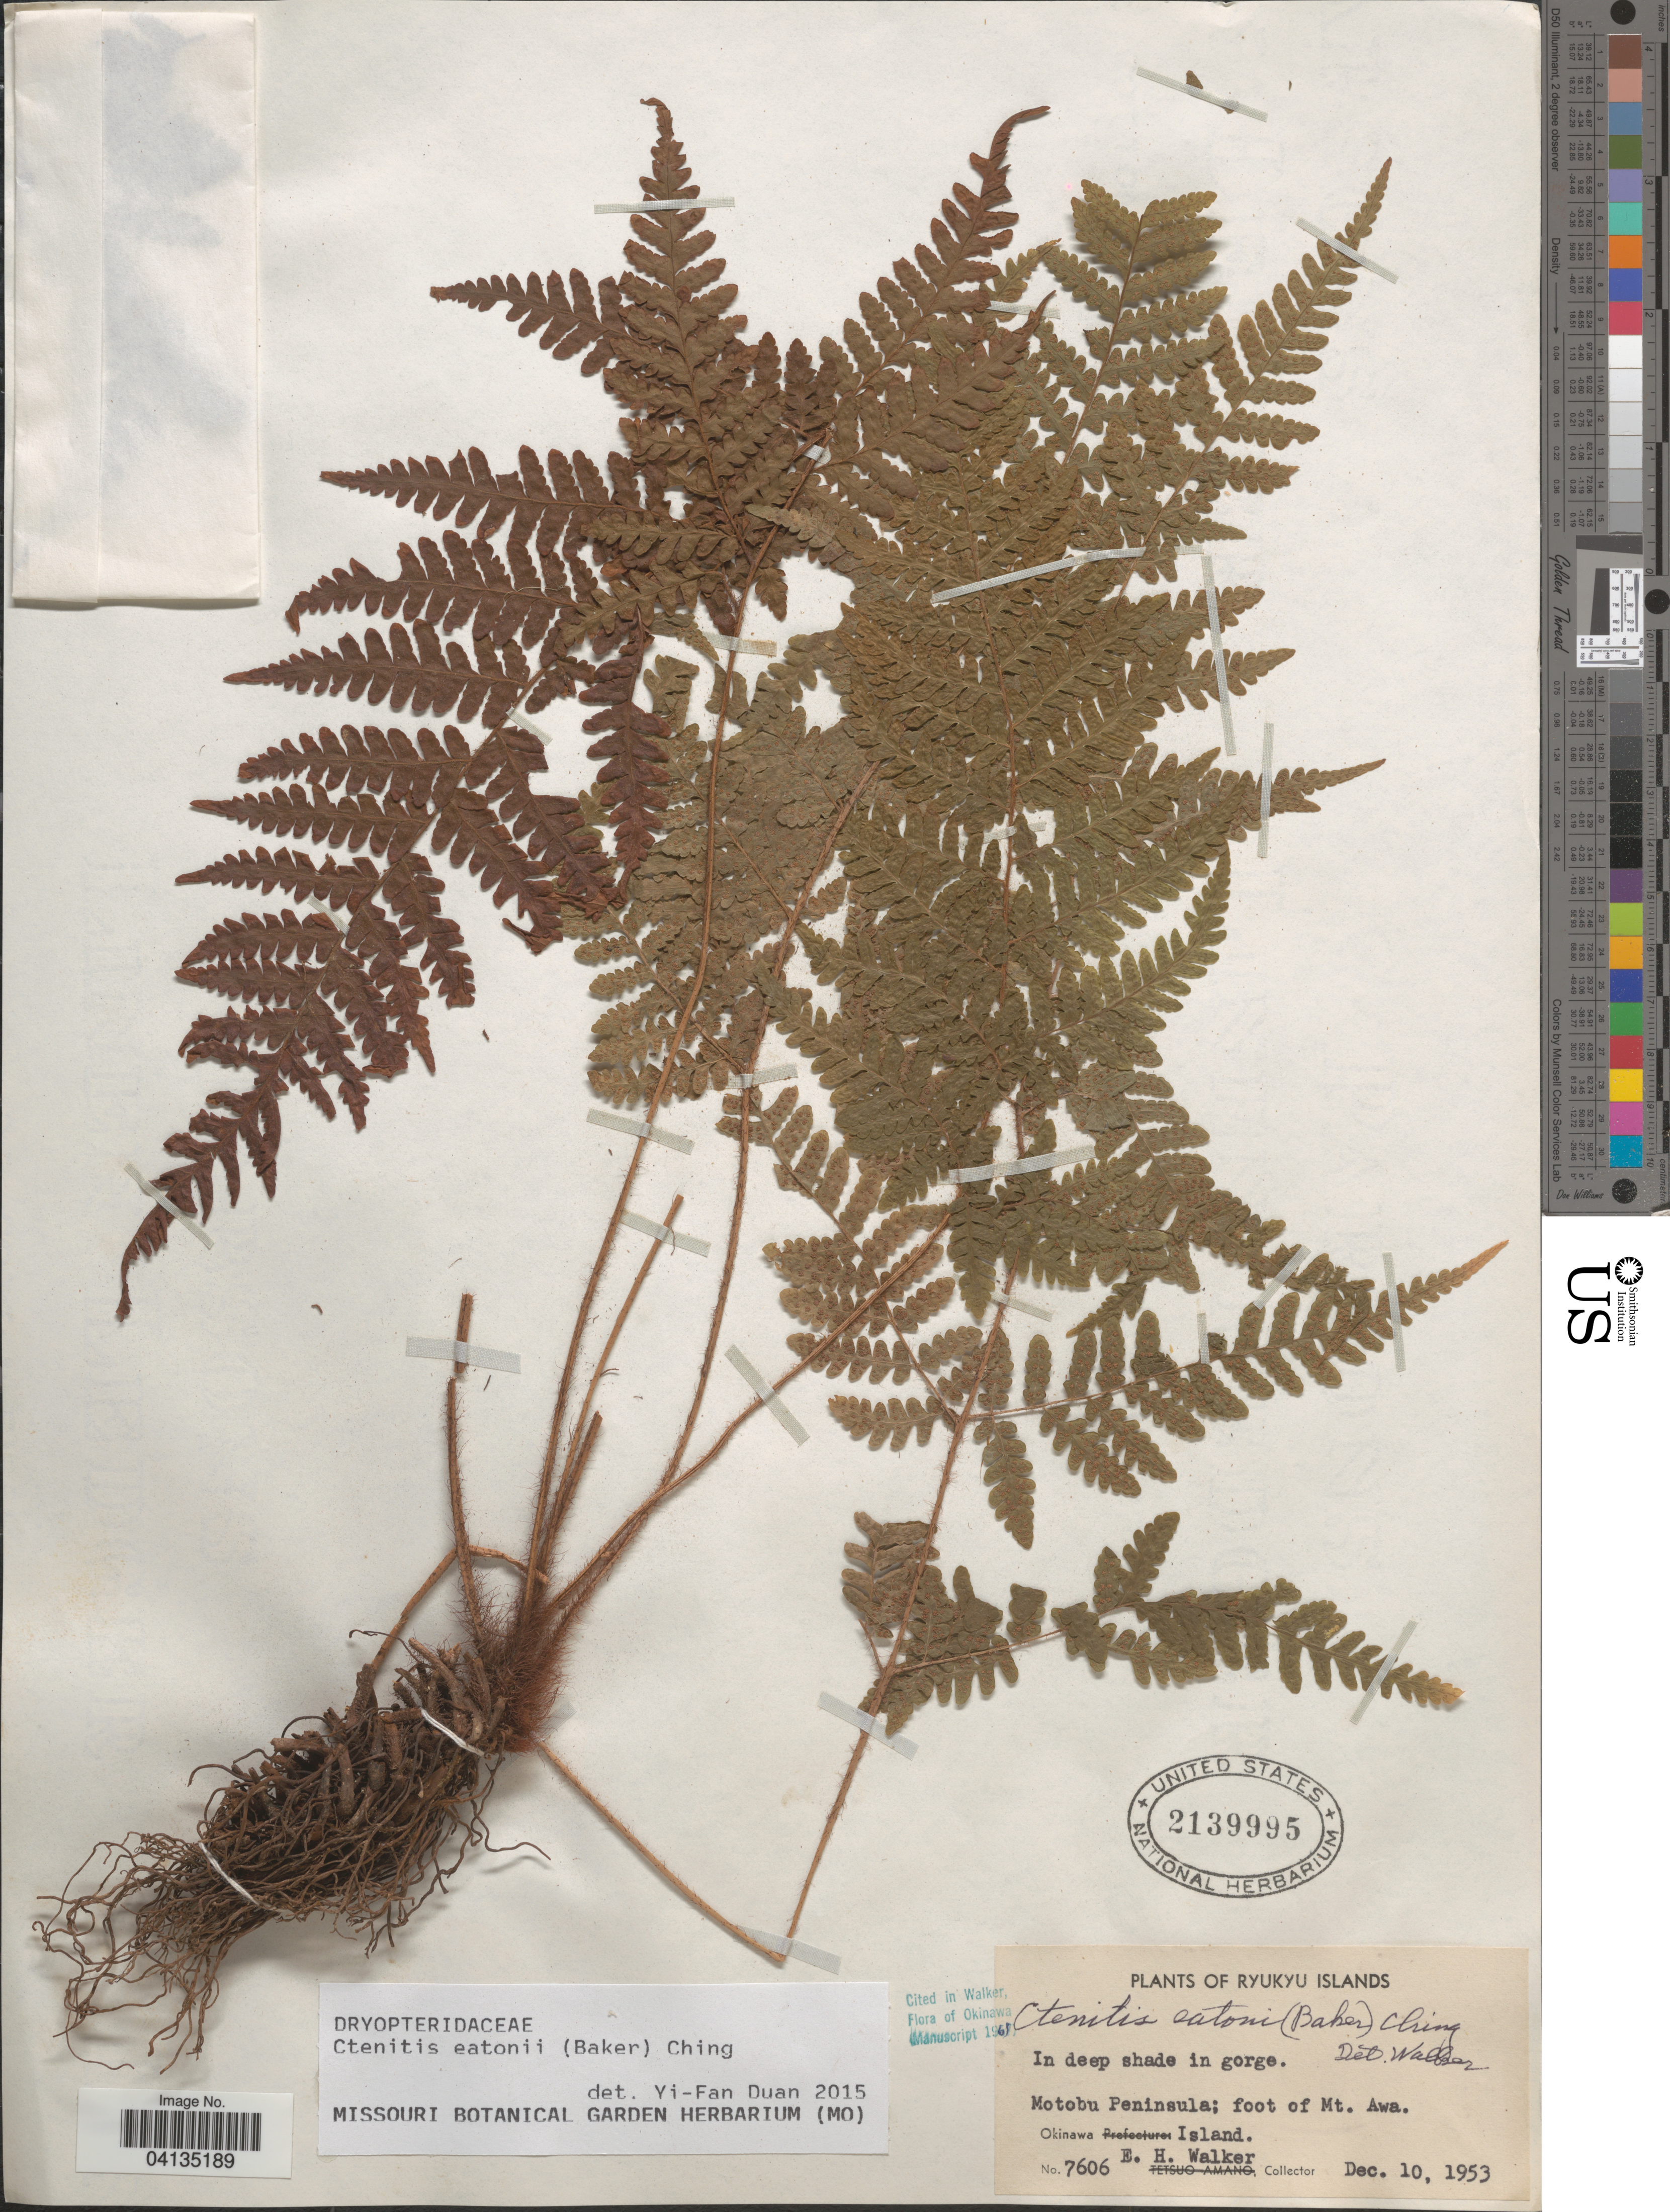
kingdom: Plantae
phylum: Tracheophyta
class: Polypodiopsida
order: Polypodiales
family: Dryopteridaceae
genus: Ctenitis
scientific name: Ctenitis eatonii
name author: (Baker) Ching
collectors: E. H. Walker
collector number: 7606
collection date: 1953-12-10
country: Japan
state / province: Okinawa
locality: Ryukyu Islands. Motobu Peninsula; foot of Mt. Awa. Okinawa Island.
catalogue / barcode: US 2139995